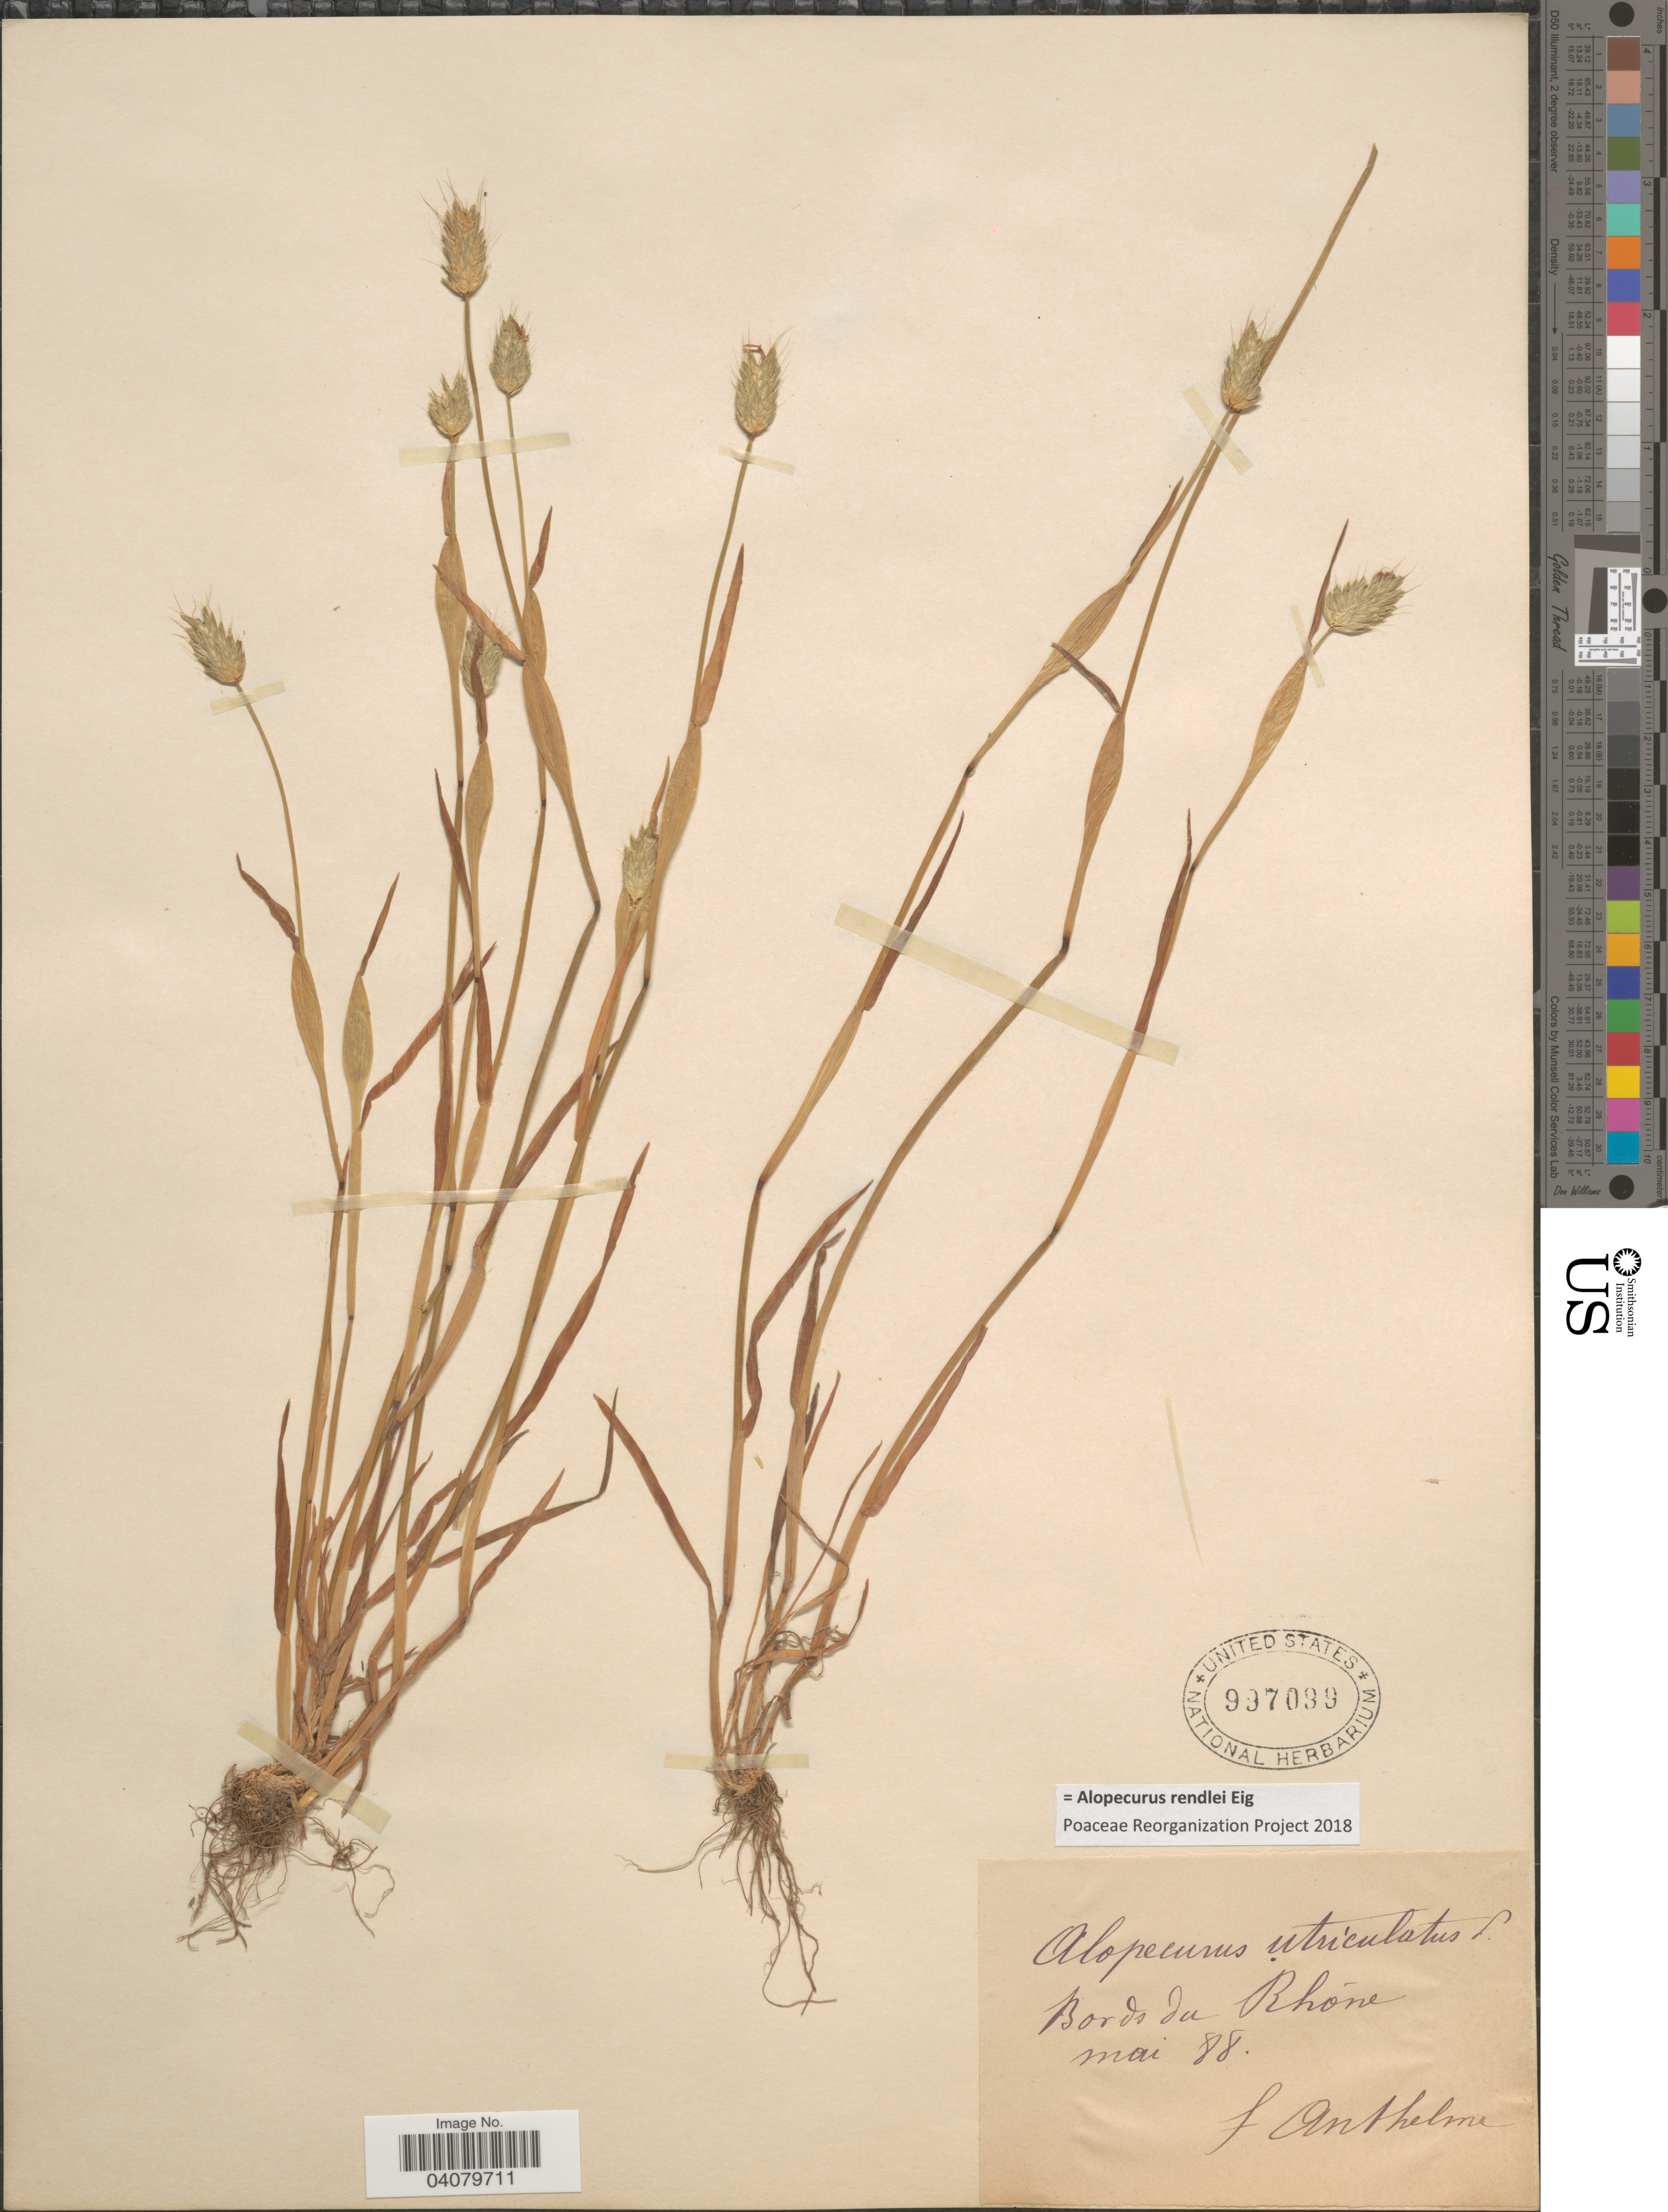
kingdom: Plantae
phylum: Tracheophyta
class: Liliopsida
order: Poales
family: Poaceae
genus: Alopecurus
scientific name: Alopecurus rendlei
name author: Eig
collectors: F. Anthelme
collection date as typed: Transcribed d/m/y: /5/88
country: France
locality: Bords du Rhône.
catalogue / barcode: US 997099